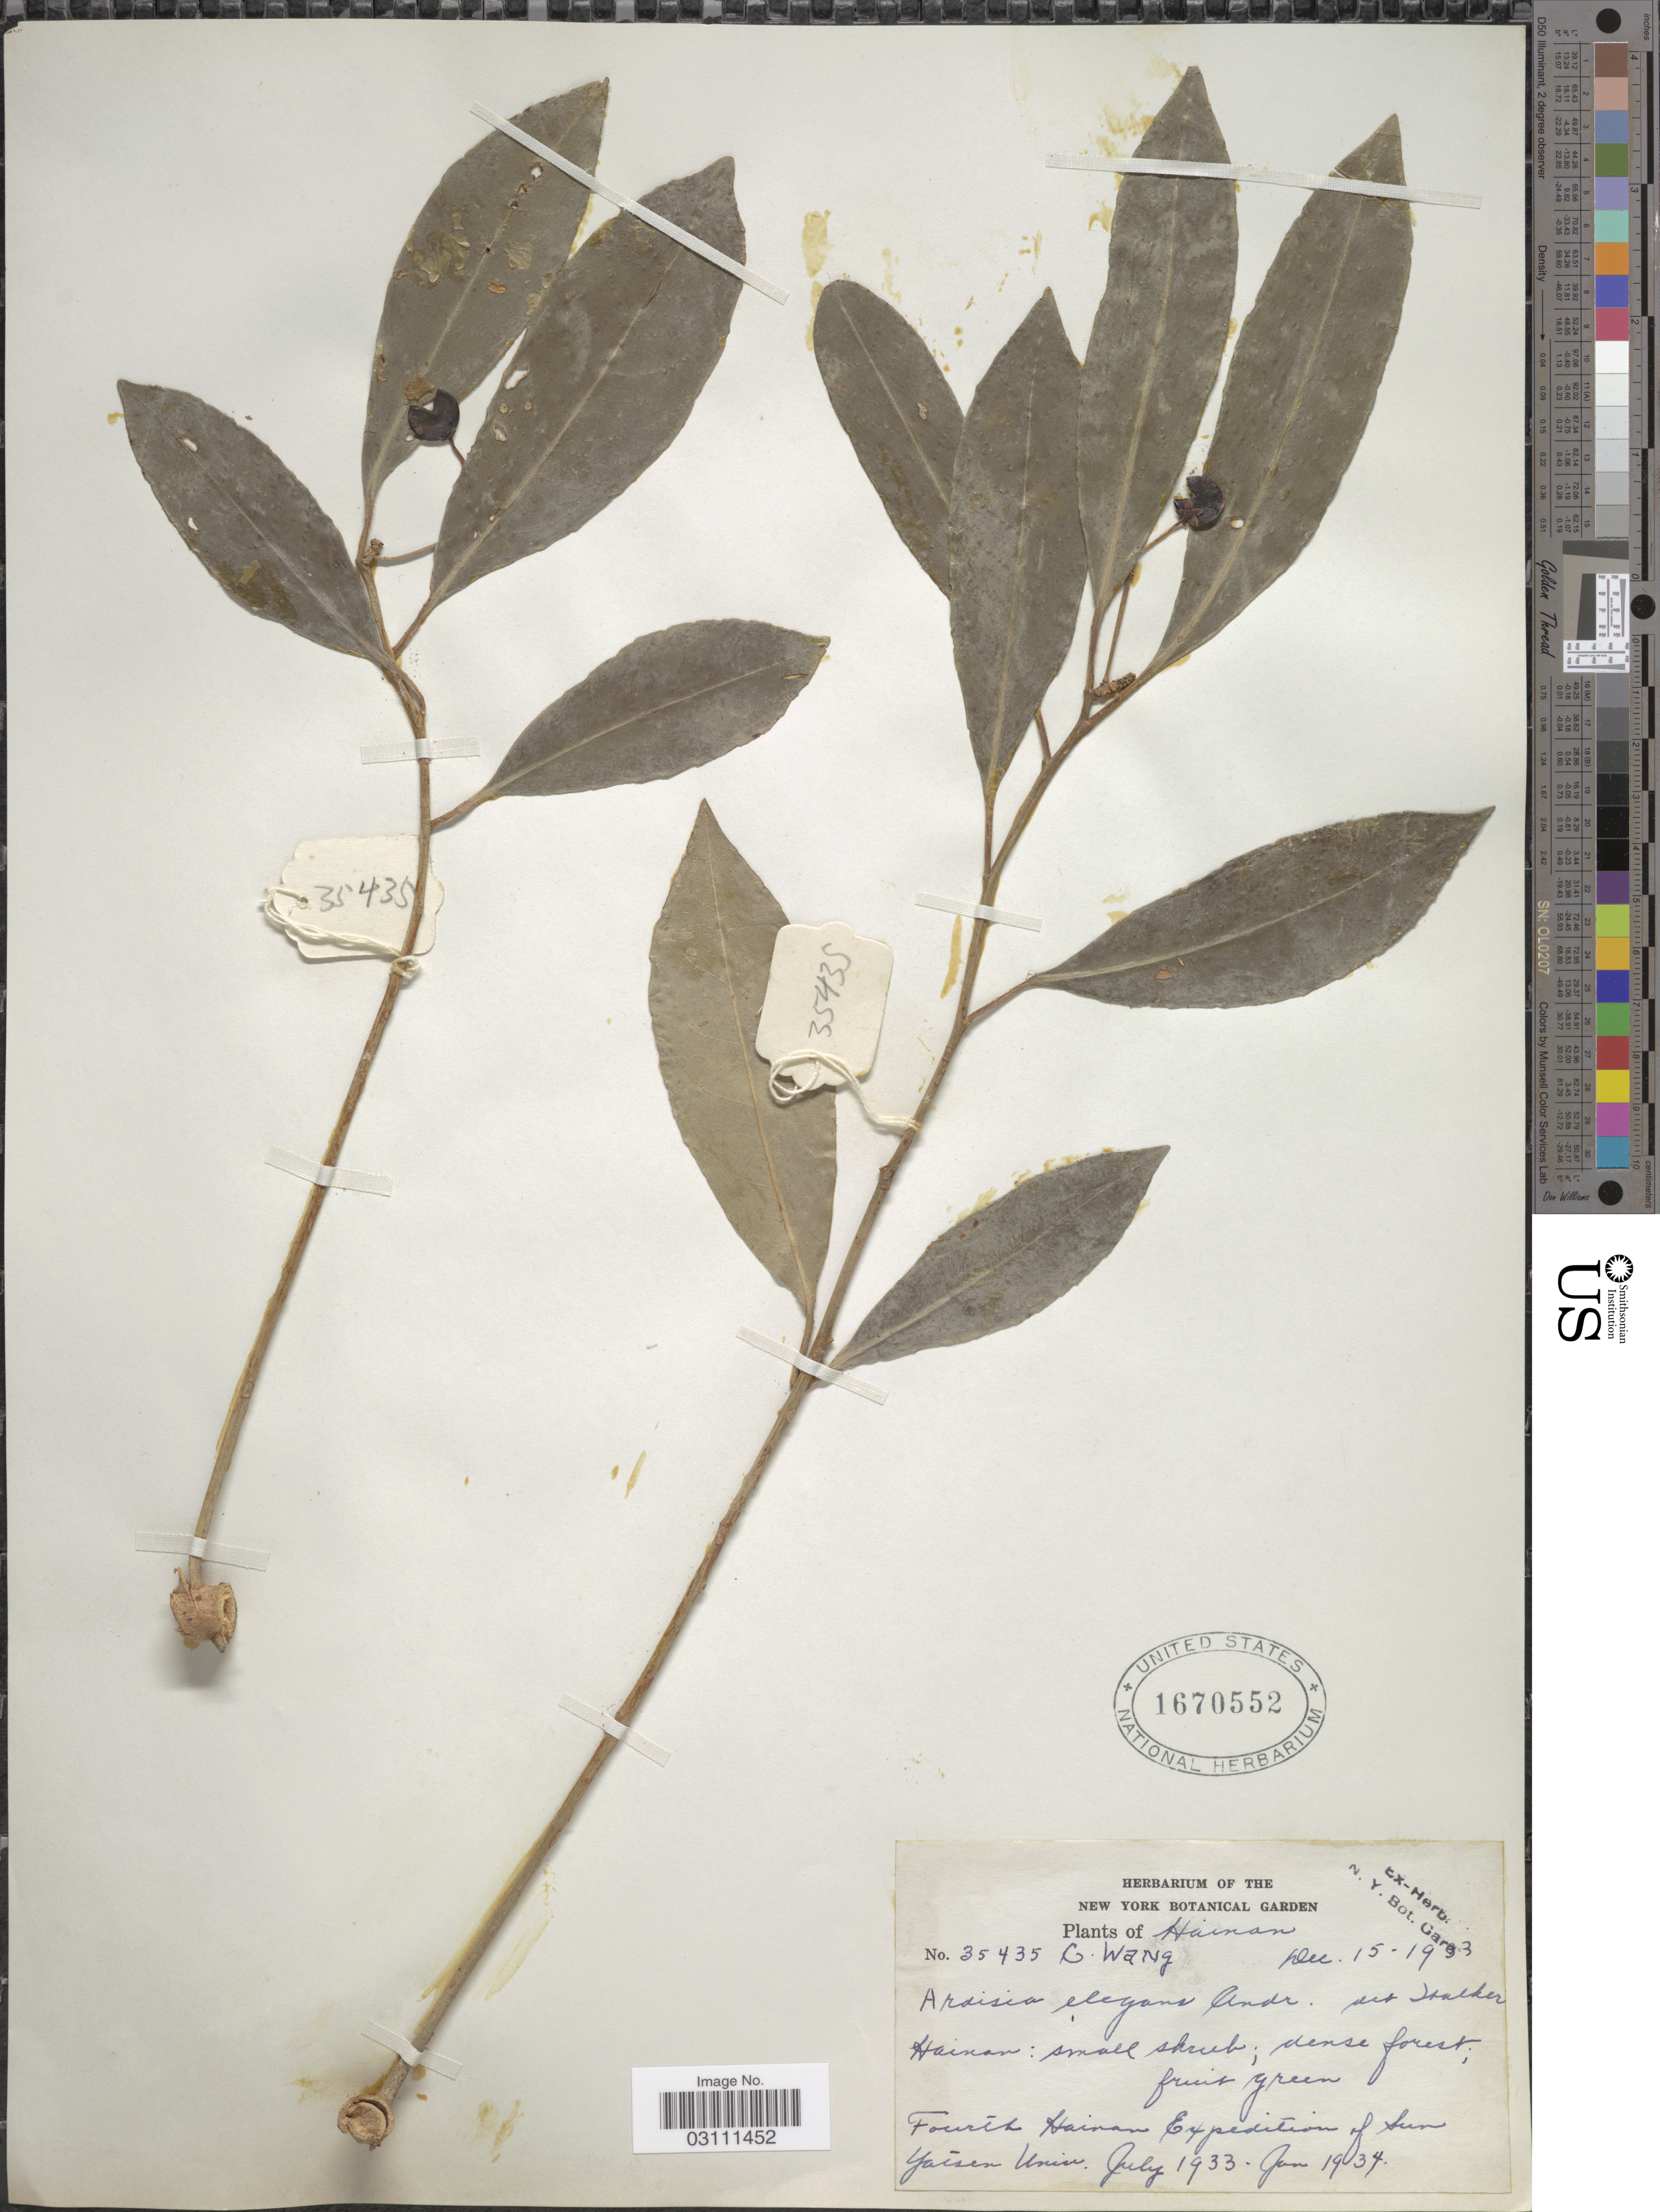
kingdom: Plantae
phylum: Tracheophyta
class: Magnoliopsida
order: Ericales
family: Primulaceae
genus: Ardisia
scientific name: Ardisia elegans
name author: Andrews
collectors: C. Wang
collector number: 35435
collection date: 1933-12-15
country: China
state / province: Hainan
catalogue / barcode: US 1670552